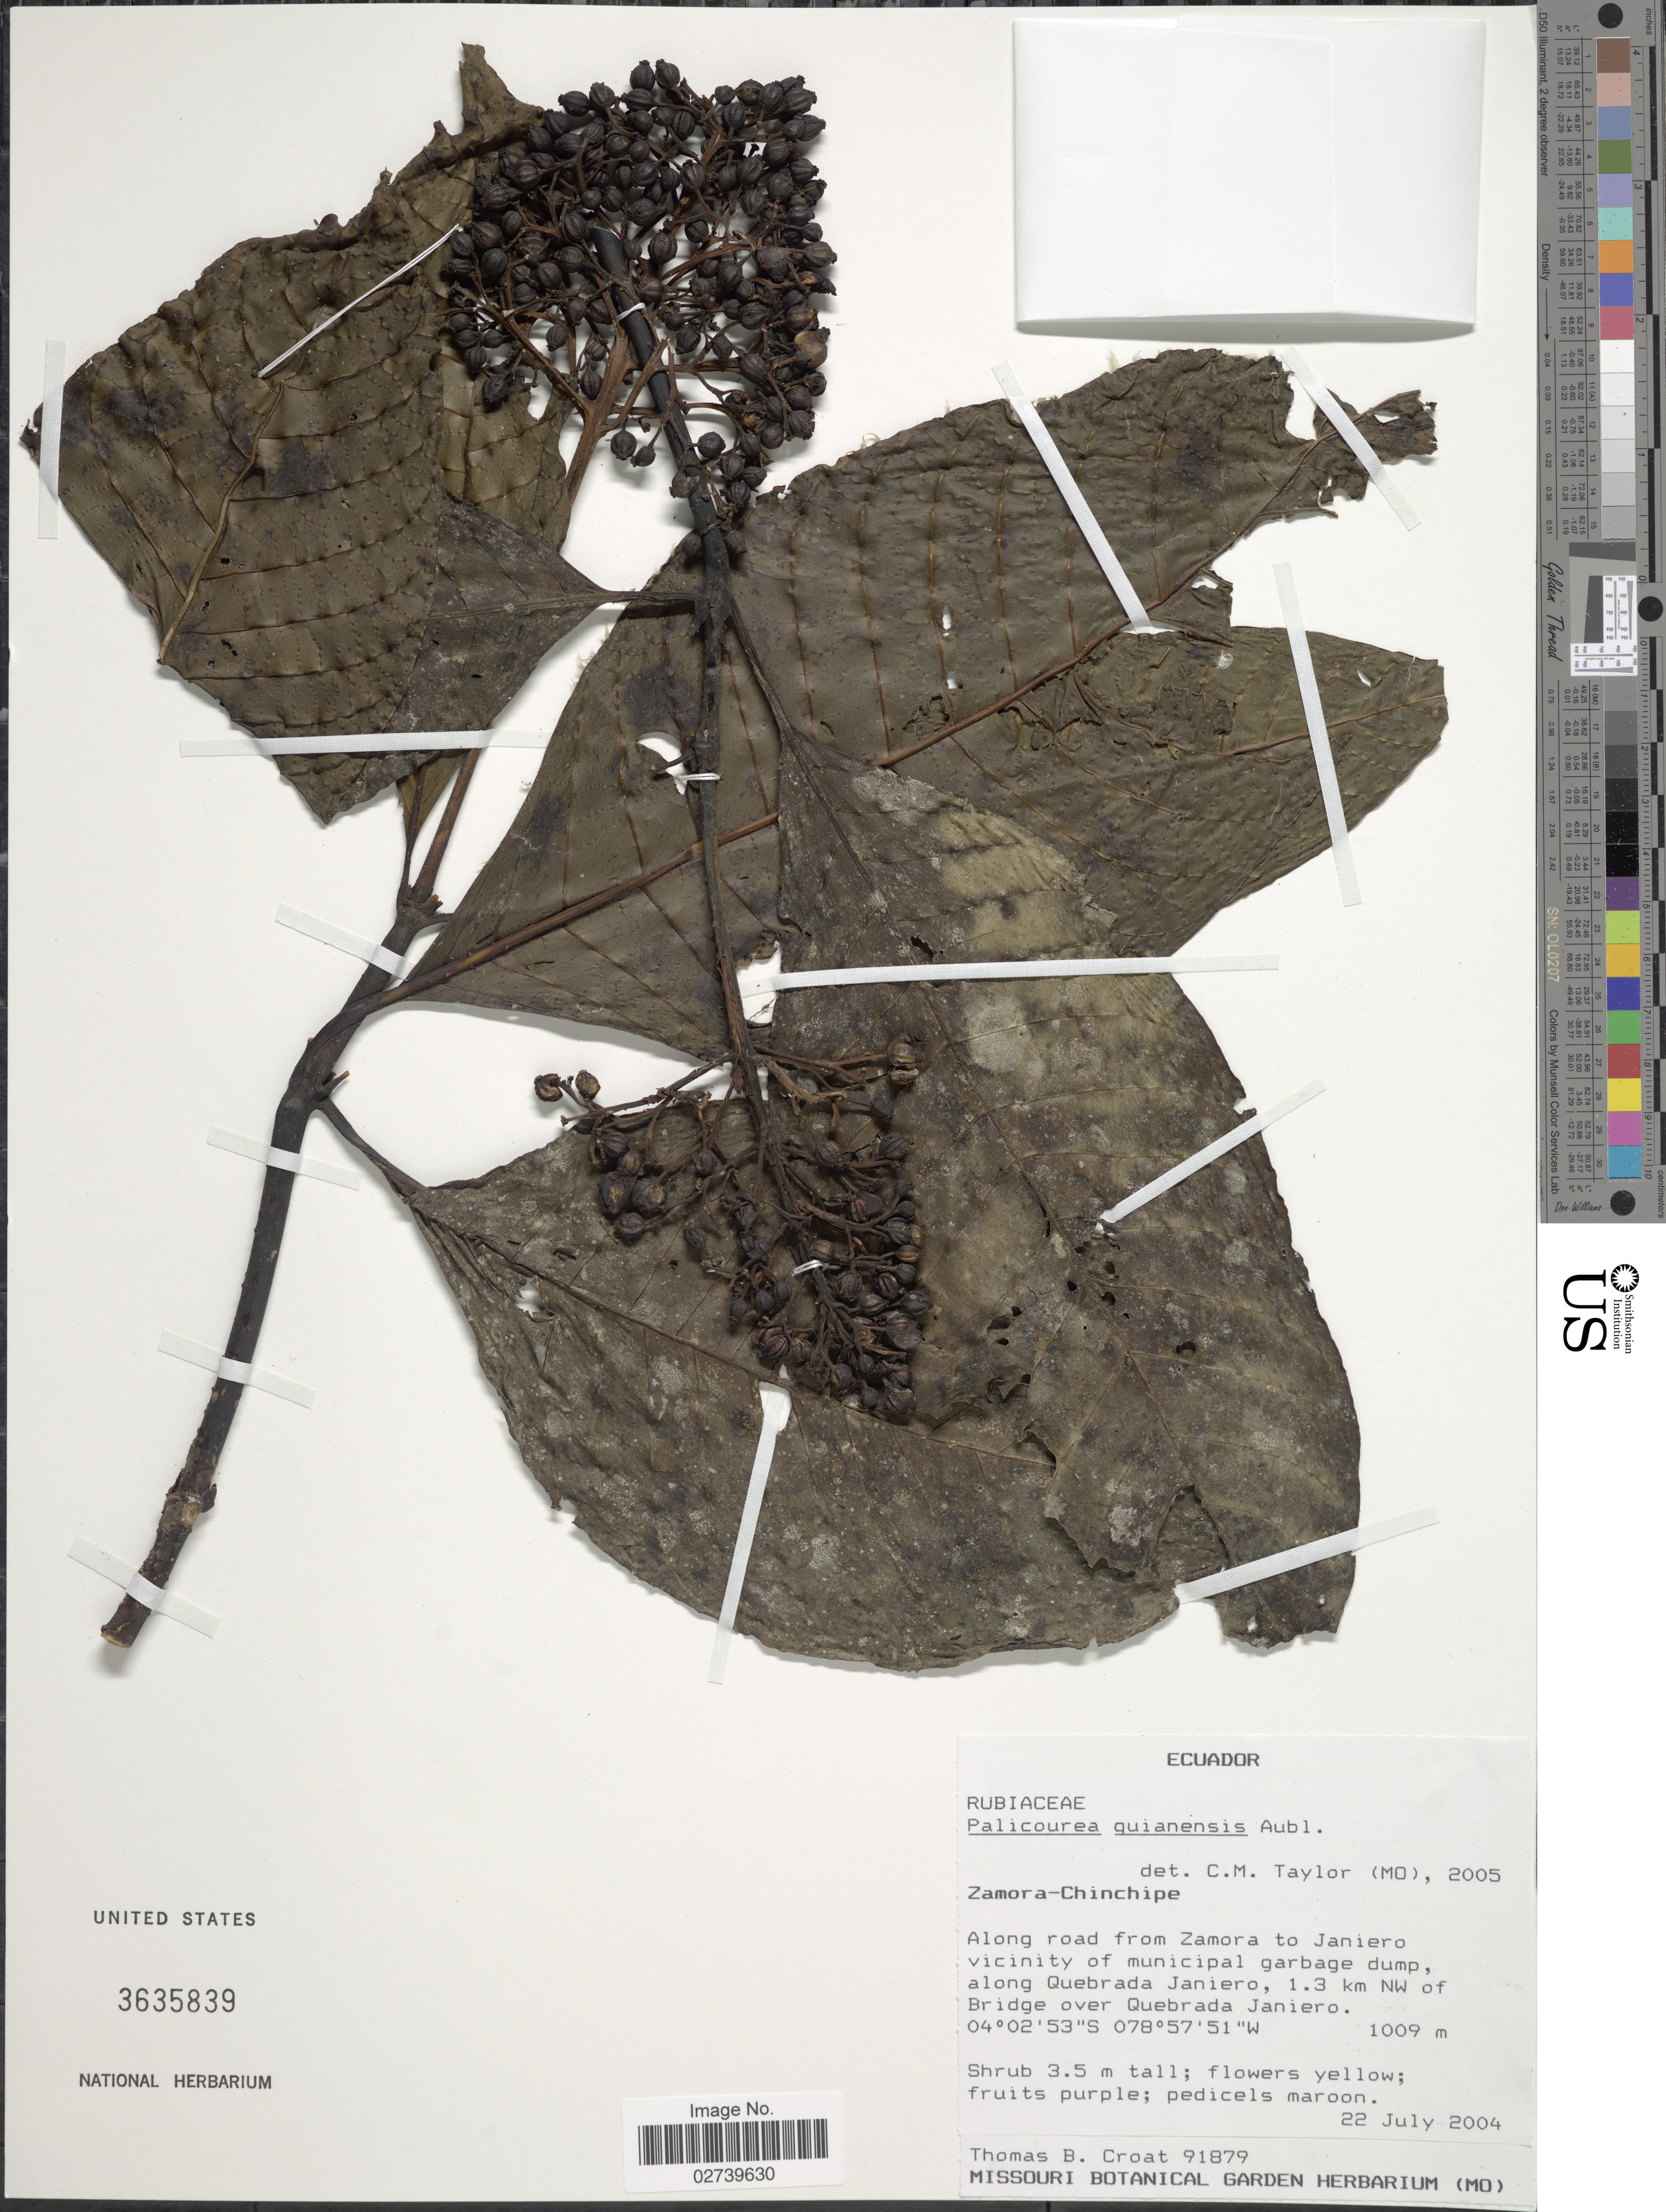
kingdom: Plantae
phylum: Tracheophyta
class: Magnoliopsida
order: Gentianales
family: Rubiaceae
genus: Palicourea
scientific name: Palicourea guianensis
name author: Aubl.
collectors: T. B. Croat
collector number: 91879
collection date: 2004-07-22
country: Ecuador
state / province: Zamora-Chinchipe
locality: Along road from Zamora to Janiero vicinity of municipal garbage dump, along Quebrada Janiero, 1.3 km NW of Bridge over Quebrada Janiero.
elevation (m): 1009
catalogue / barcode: US 3635839